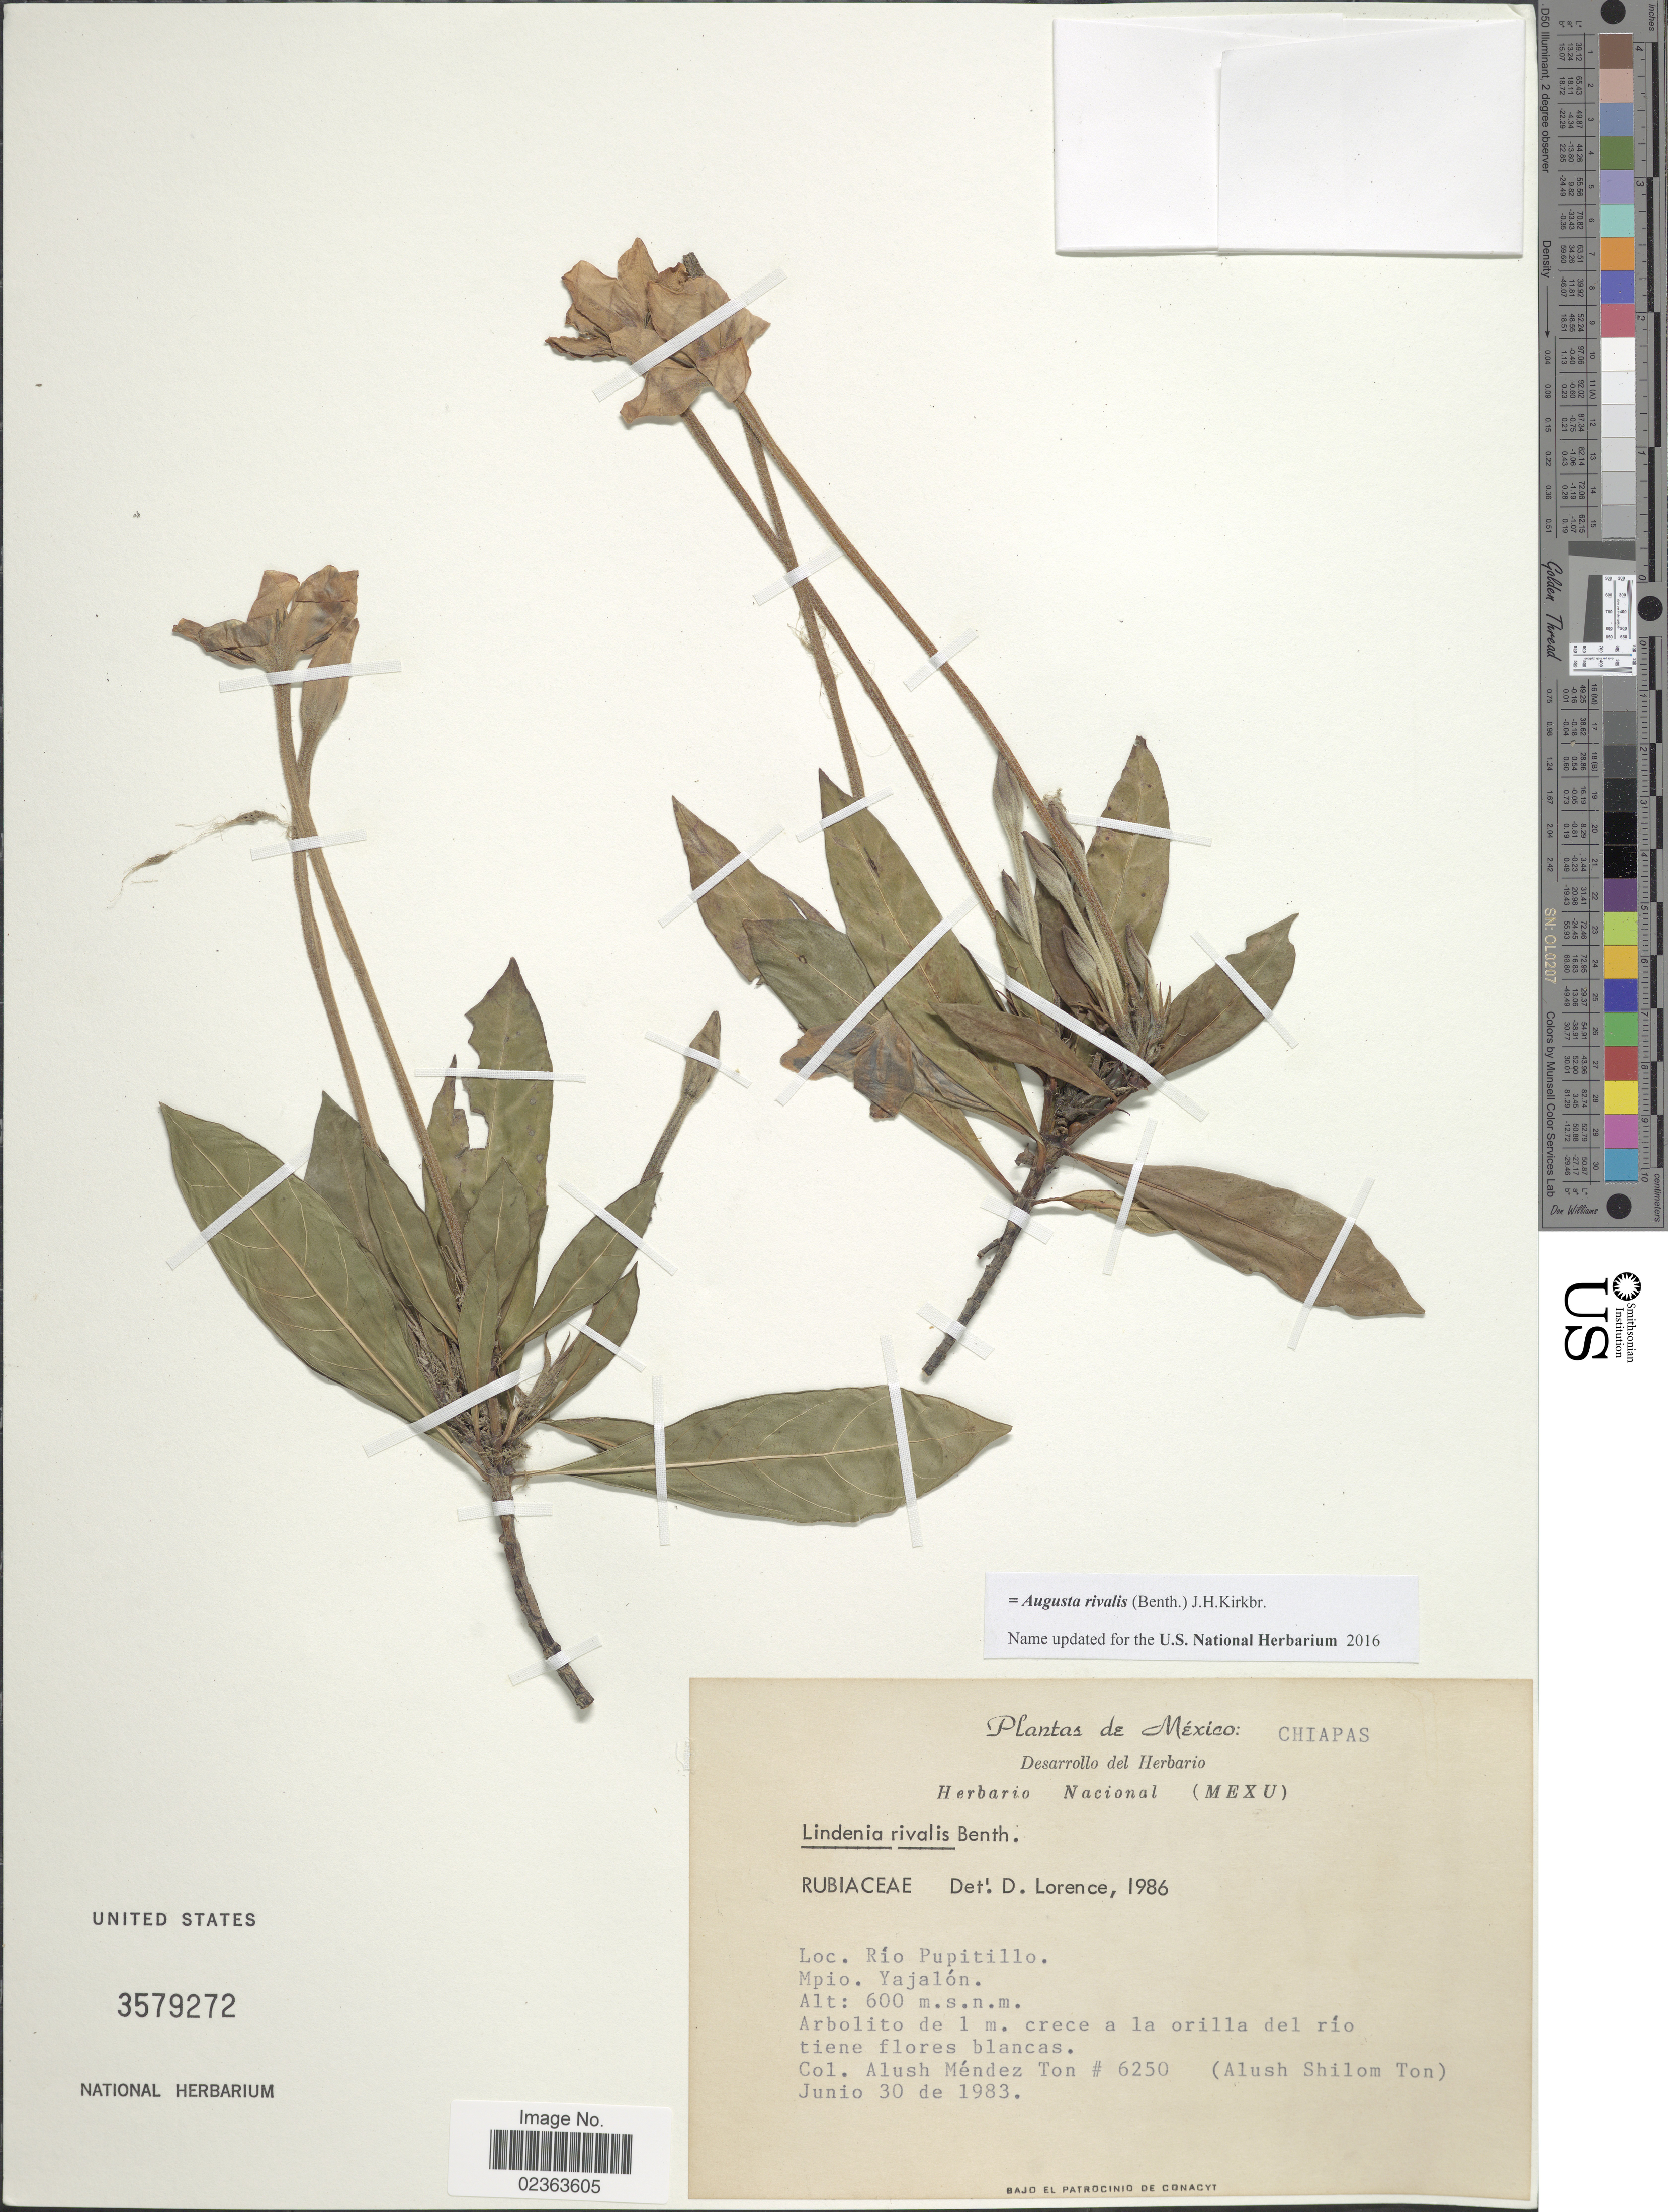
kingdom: Plantae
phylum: Tracheophyta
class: Magnoliopsida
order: Gentianales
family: Rubiaceae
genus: Augusta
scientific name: Augusta rivalis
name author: (Benth.) J.H. Kirkbr.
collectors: A. M. Ton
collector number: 6250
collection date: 1983-06-30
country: Mexico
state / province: Chiapas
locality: Río Pupitillo, Mpio Yajalón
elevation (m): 600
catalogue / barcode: US 3579272